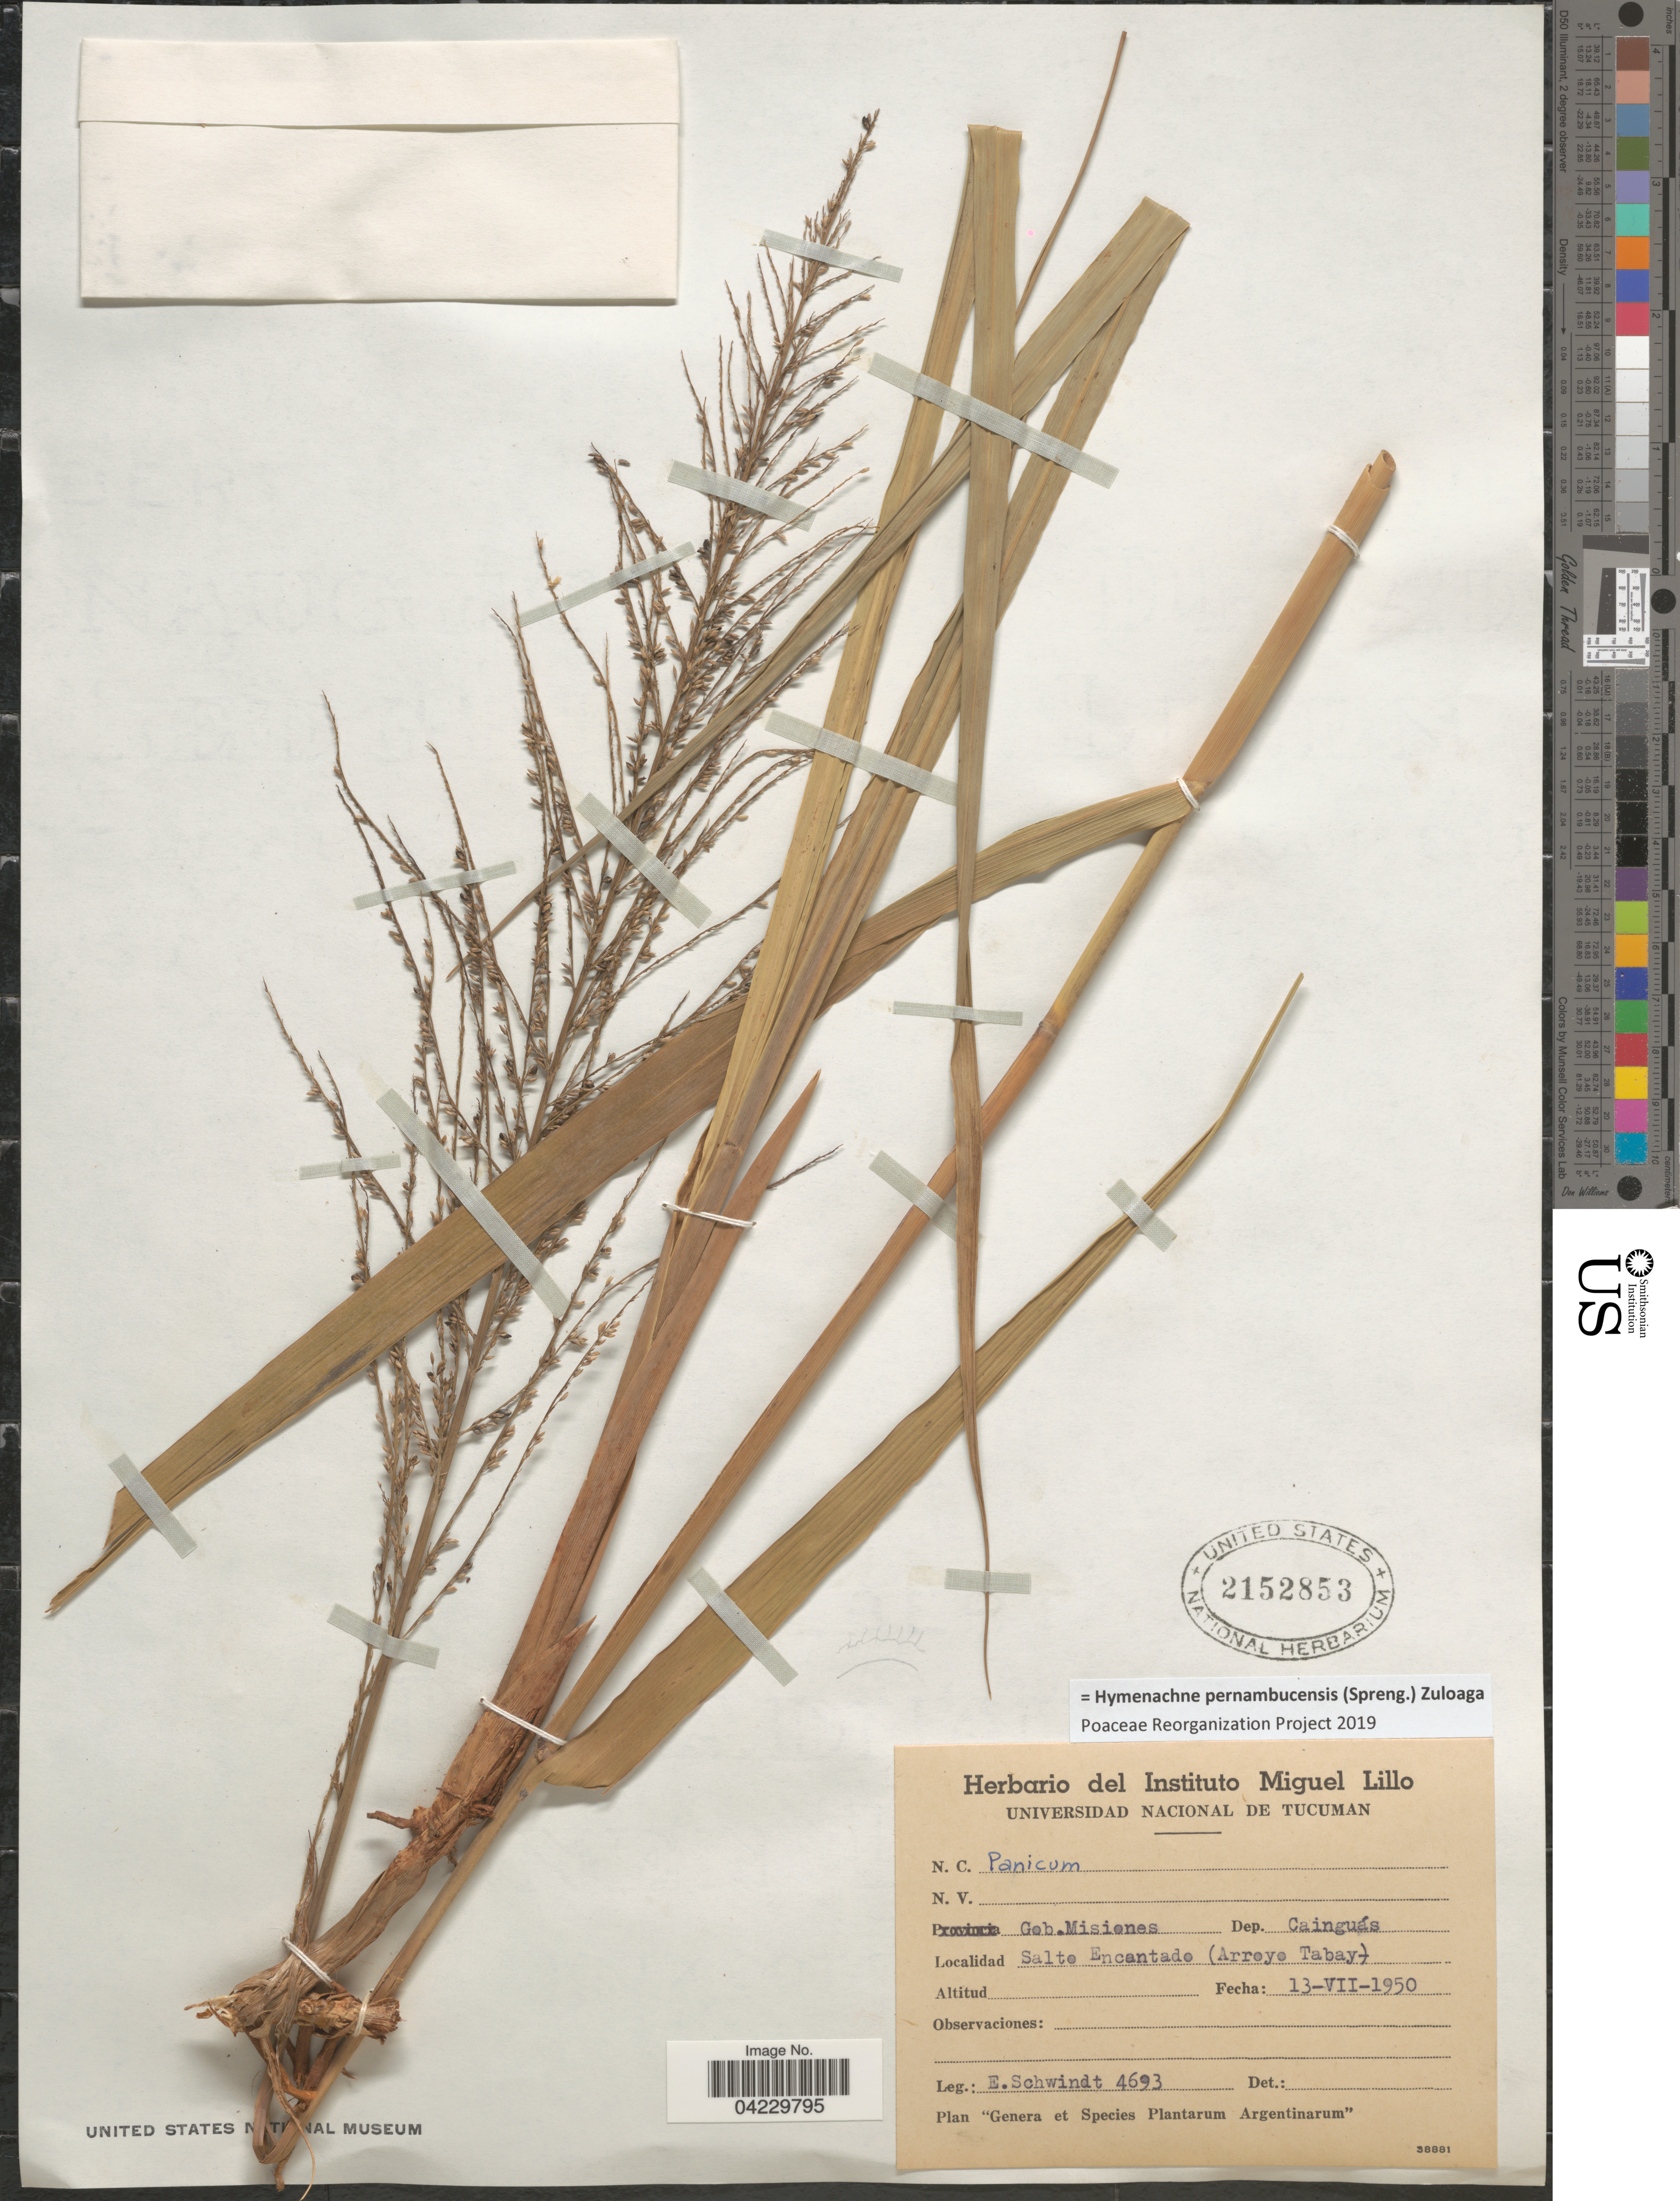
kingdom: Plantae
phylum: Tracheophyta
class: Liliopsida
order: Poales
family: Poaceae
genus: Hymenachne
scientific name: Hymenachne pernambucensis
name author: (Spreng.) Zuloaga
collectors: E. Schwindt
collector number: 4693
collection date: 1950-07-13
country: Argentina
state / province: Misiones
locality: Gob. Misiones. Dep. Cainguás. Salto Encantado (Arroyo Tabay).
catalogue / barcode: US 2152853